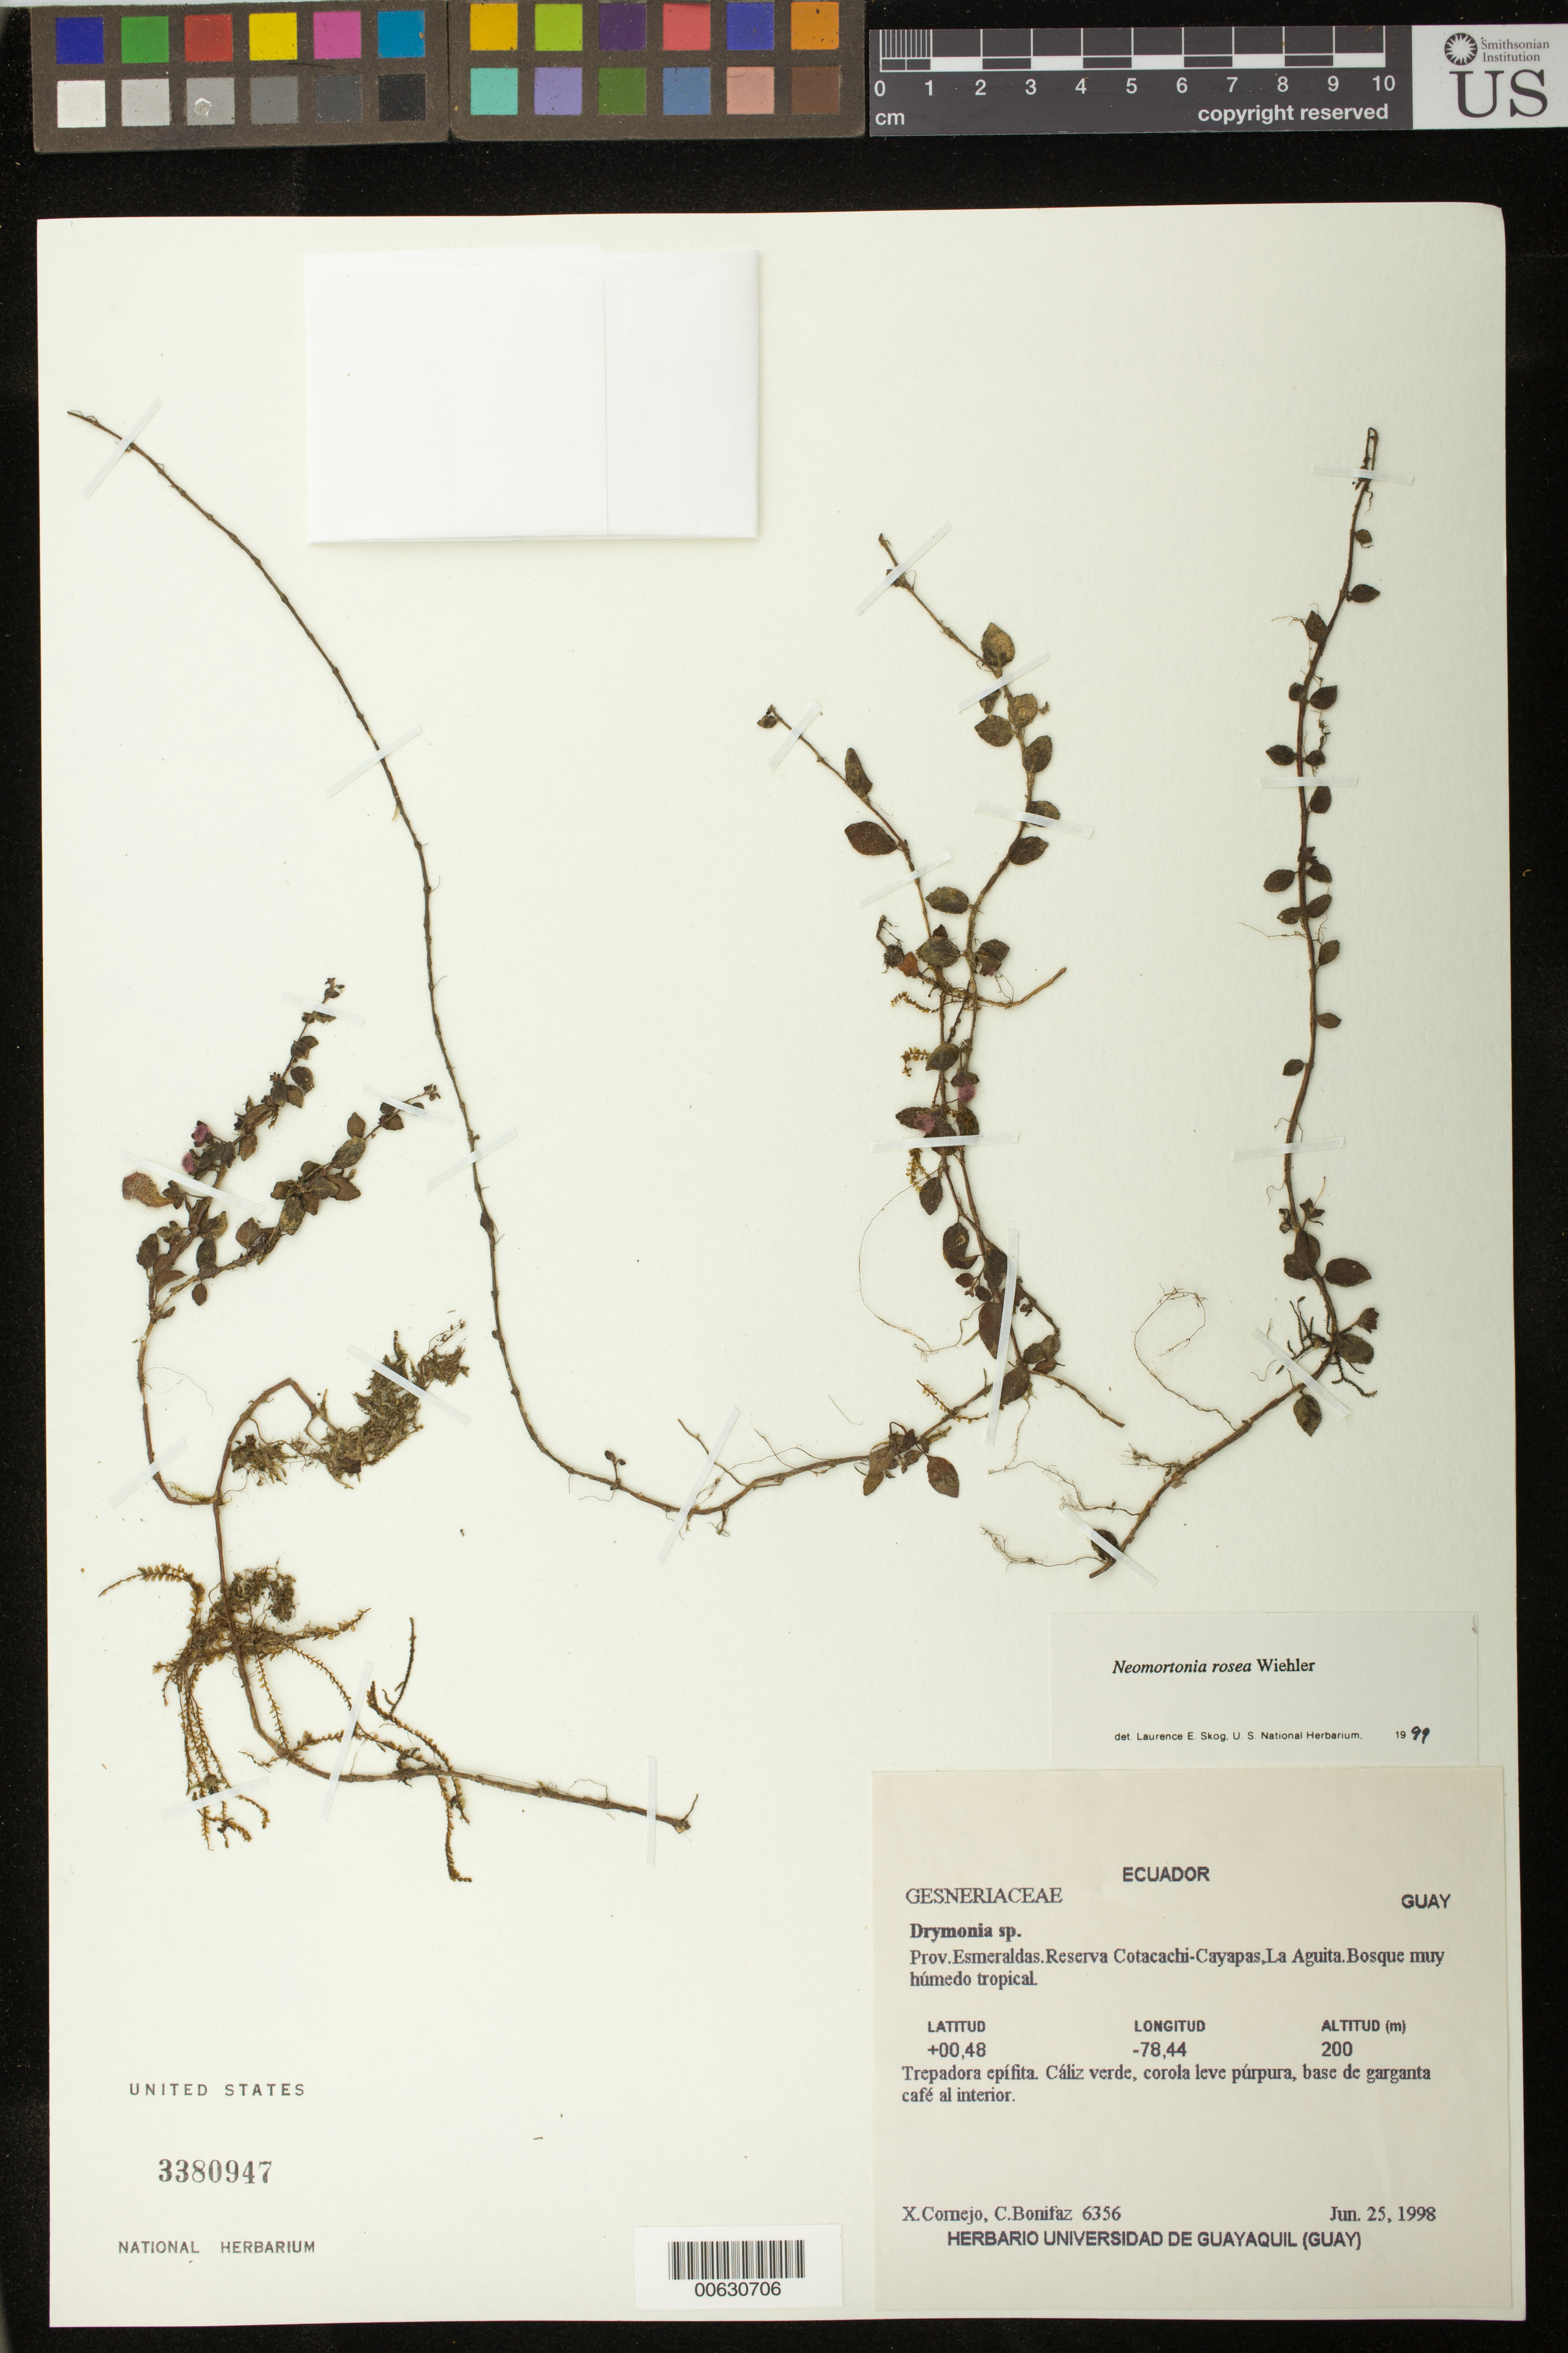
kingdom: Plantae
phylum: Tracheophyta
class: Magnoliopsida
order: Lamiales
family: Gesneriaceae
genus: Neomortonia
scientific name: Neomortonia rosea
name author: Wiehler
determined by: Skog, Laurence E.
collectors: X. F. Cornejo & C. Bonifaz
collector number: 6356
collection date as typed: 25 Jun 1998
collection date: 1998-06-25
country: Ecuador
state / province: Esmeraldas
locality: Reserva Cotacachi-Cayapas, La Aguita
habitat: Bosque muy húmedo tropical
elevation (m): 200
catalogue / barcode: US 3380947